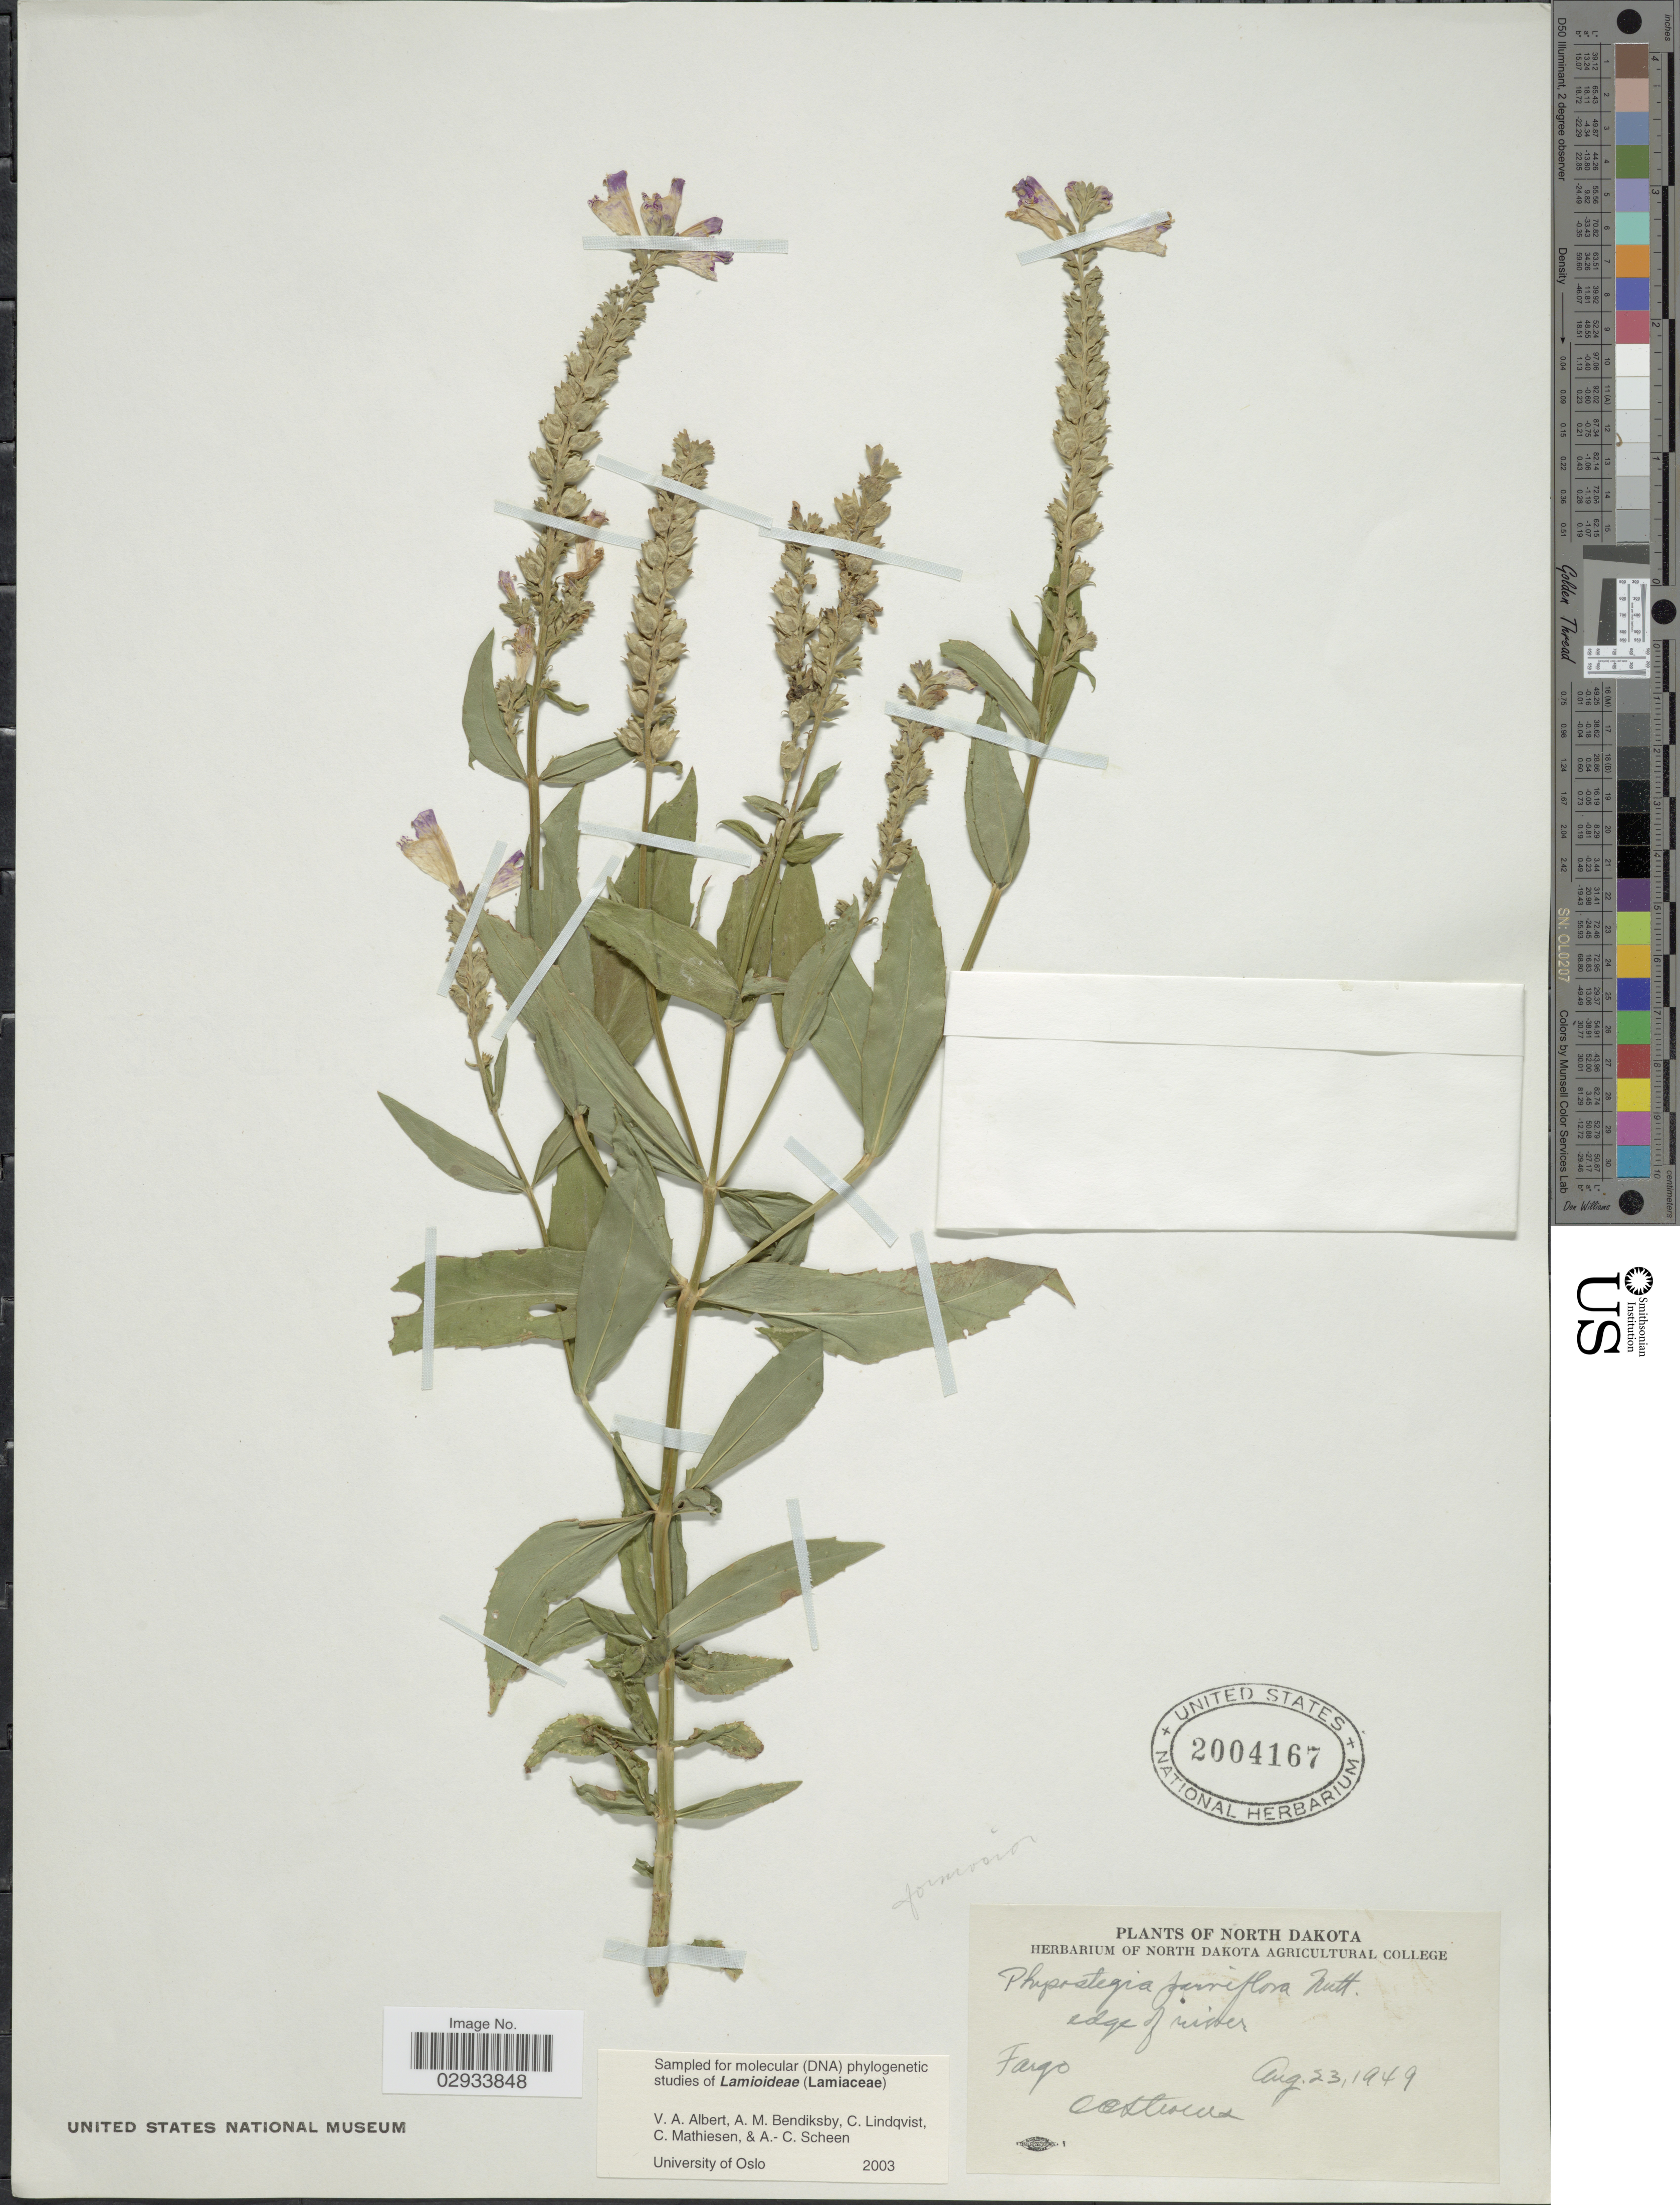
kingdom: Plantae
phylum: Tracheophyta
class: Magnoliopsida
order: Lamiales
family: Lamiaceae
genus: Physostegia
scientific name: Physostegia parviflora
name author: Nutt. ex A. Gray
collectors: O. A. Stevens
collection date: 1949-08-23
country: United States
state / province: North Dakota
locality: Edge of river, Fargo.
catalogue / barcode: US 2004167